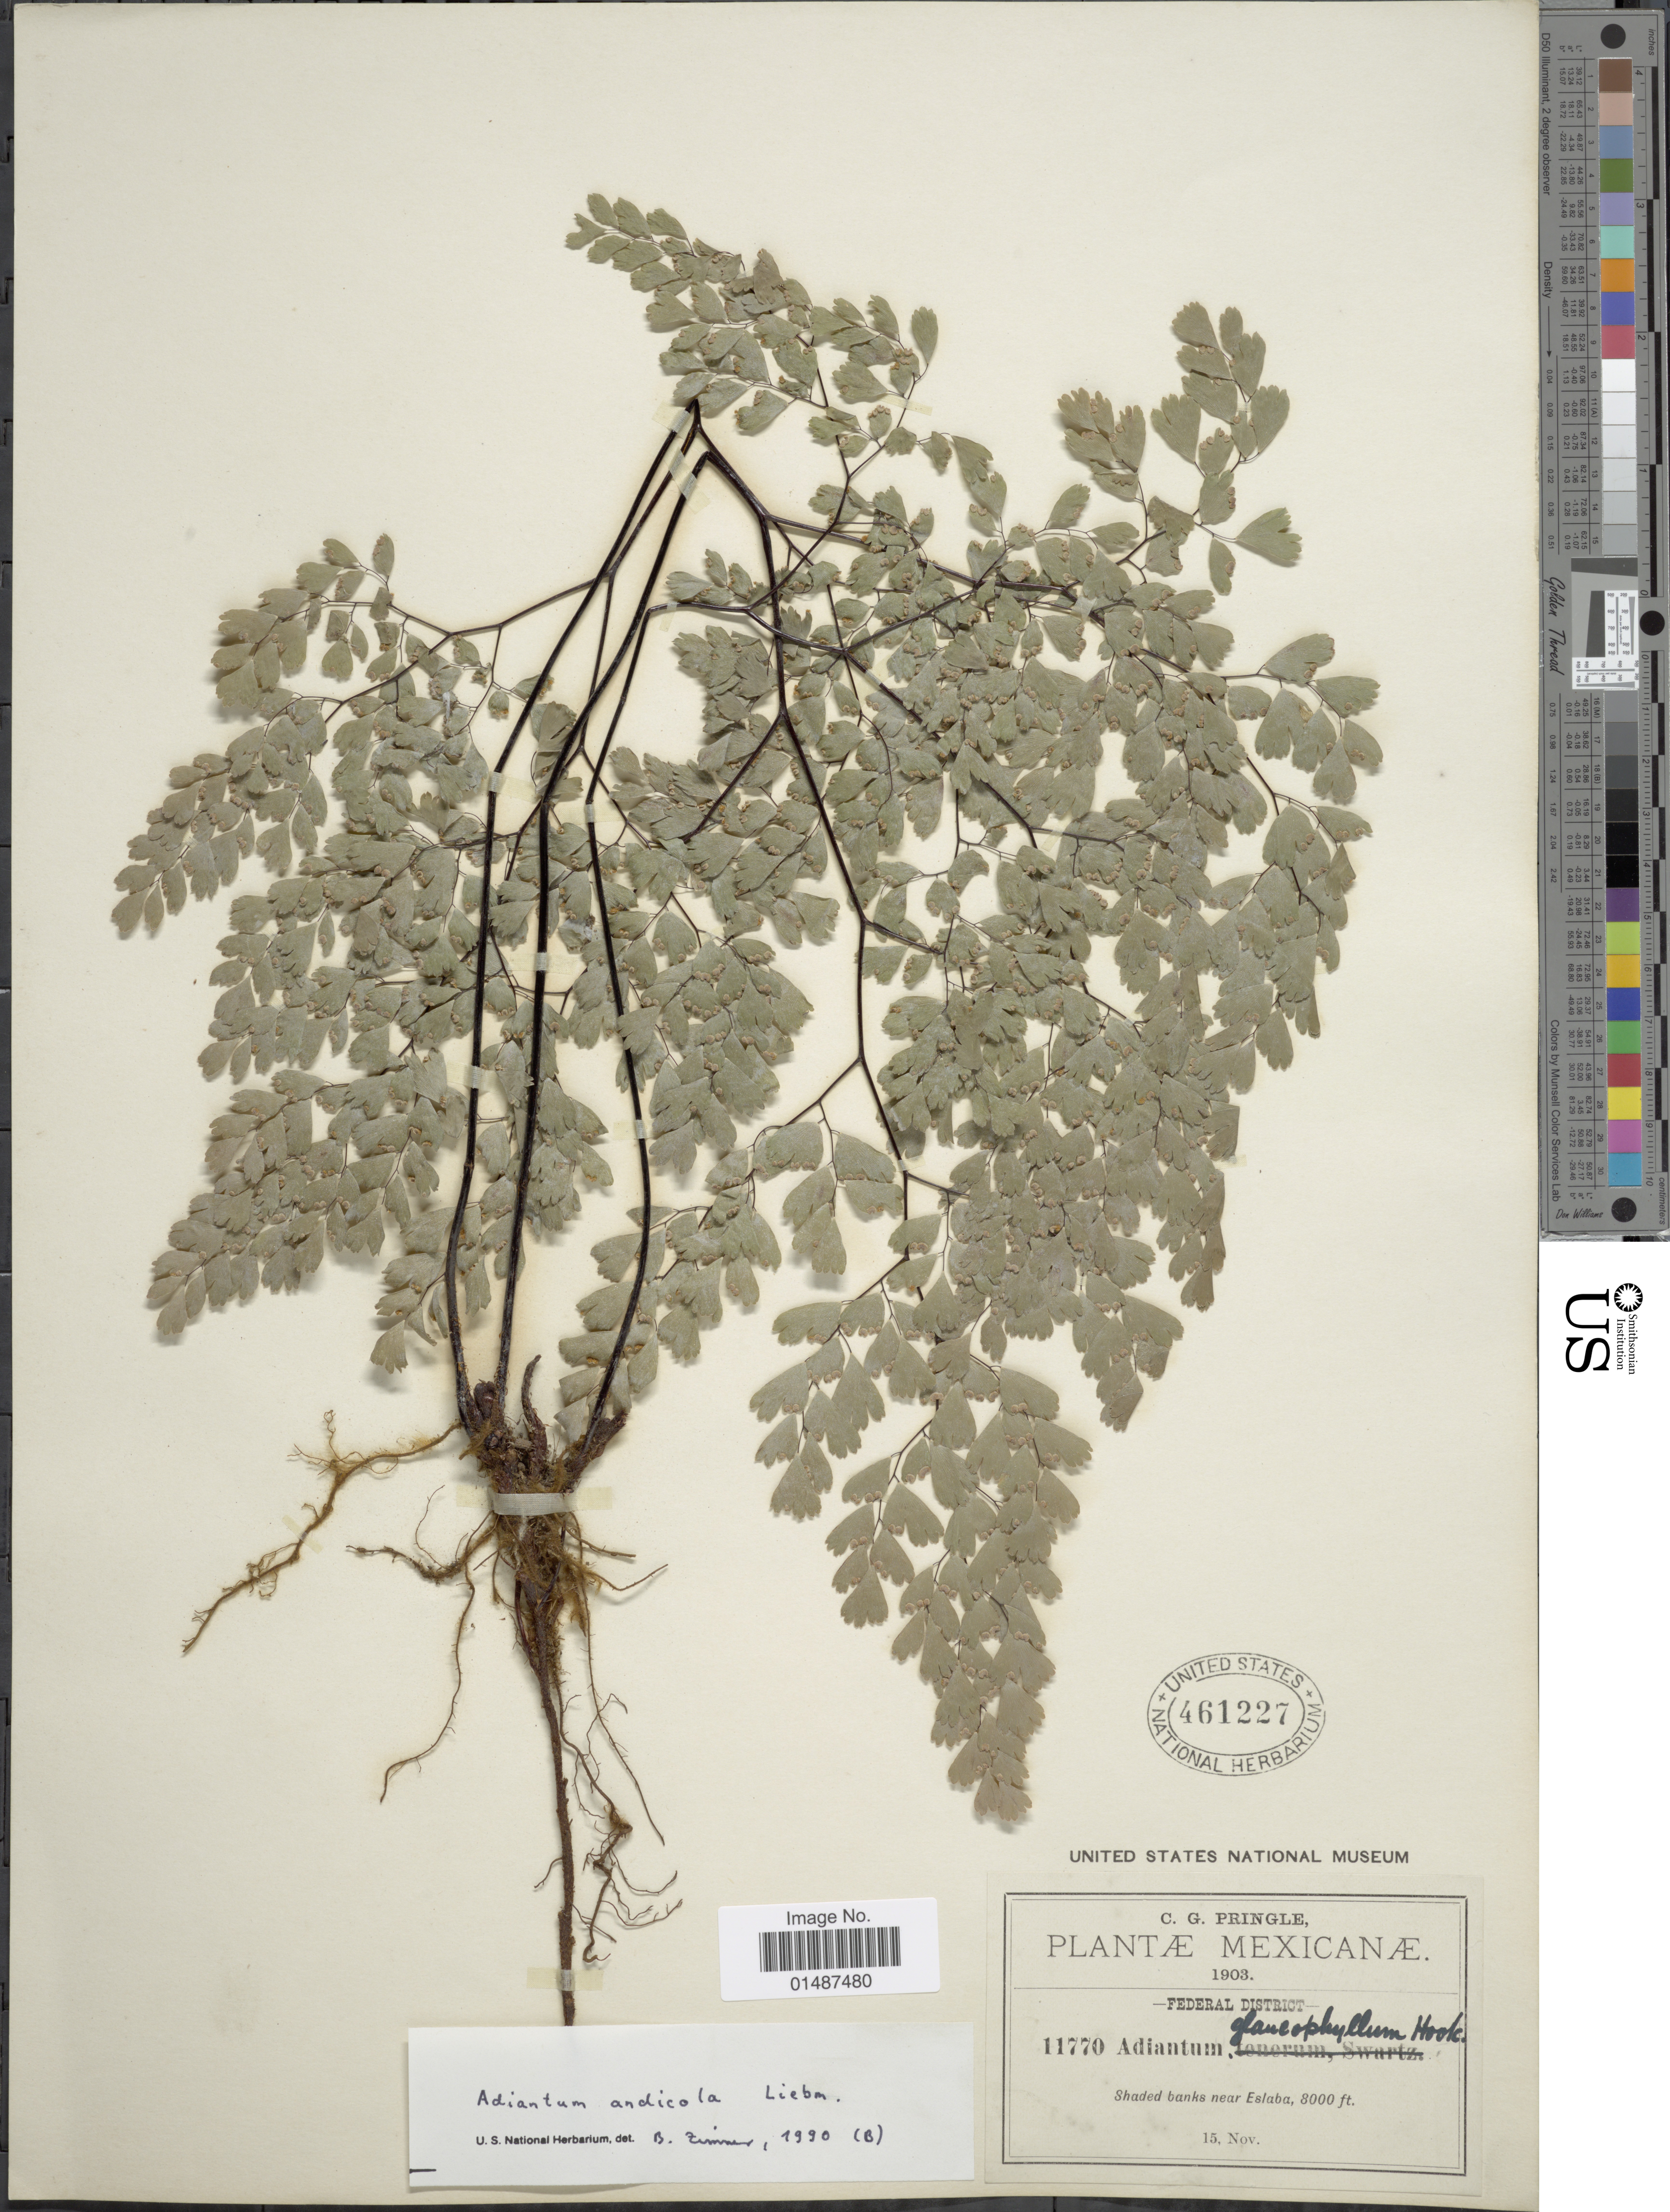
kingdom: Plantae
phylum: Tracheophyta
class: Polypodiopsida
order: Polypodiales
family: Pteridaceae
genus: Adiantum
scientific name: Adiantum andicola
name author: Liebm.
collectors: C. G. Pringle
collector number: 11770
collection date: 1903-11-15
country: Mexico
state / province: Distrito Federal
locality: Shaded banks near Eslaba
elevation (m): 2438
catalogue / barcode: US 461227